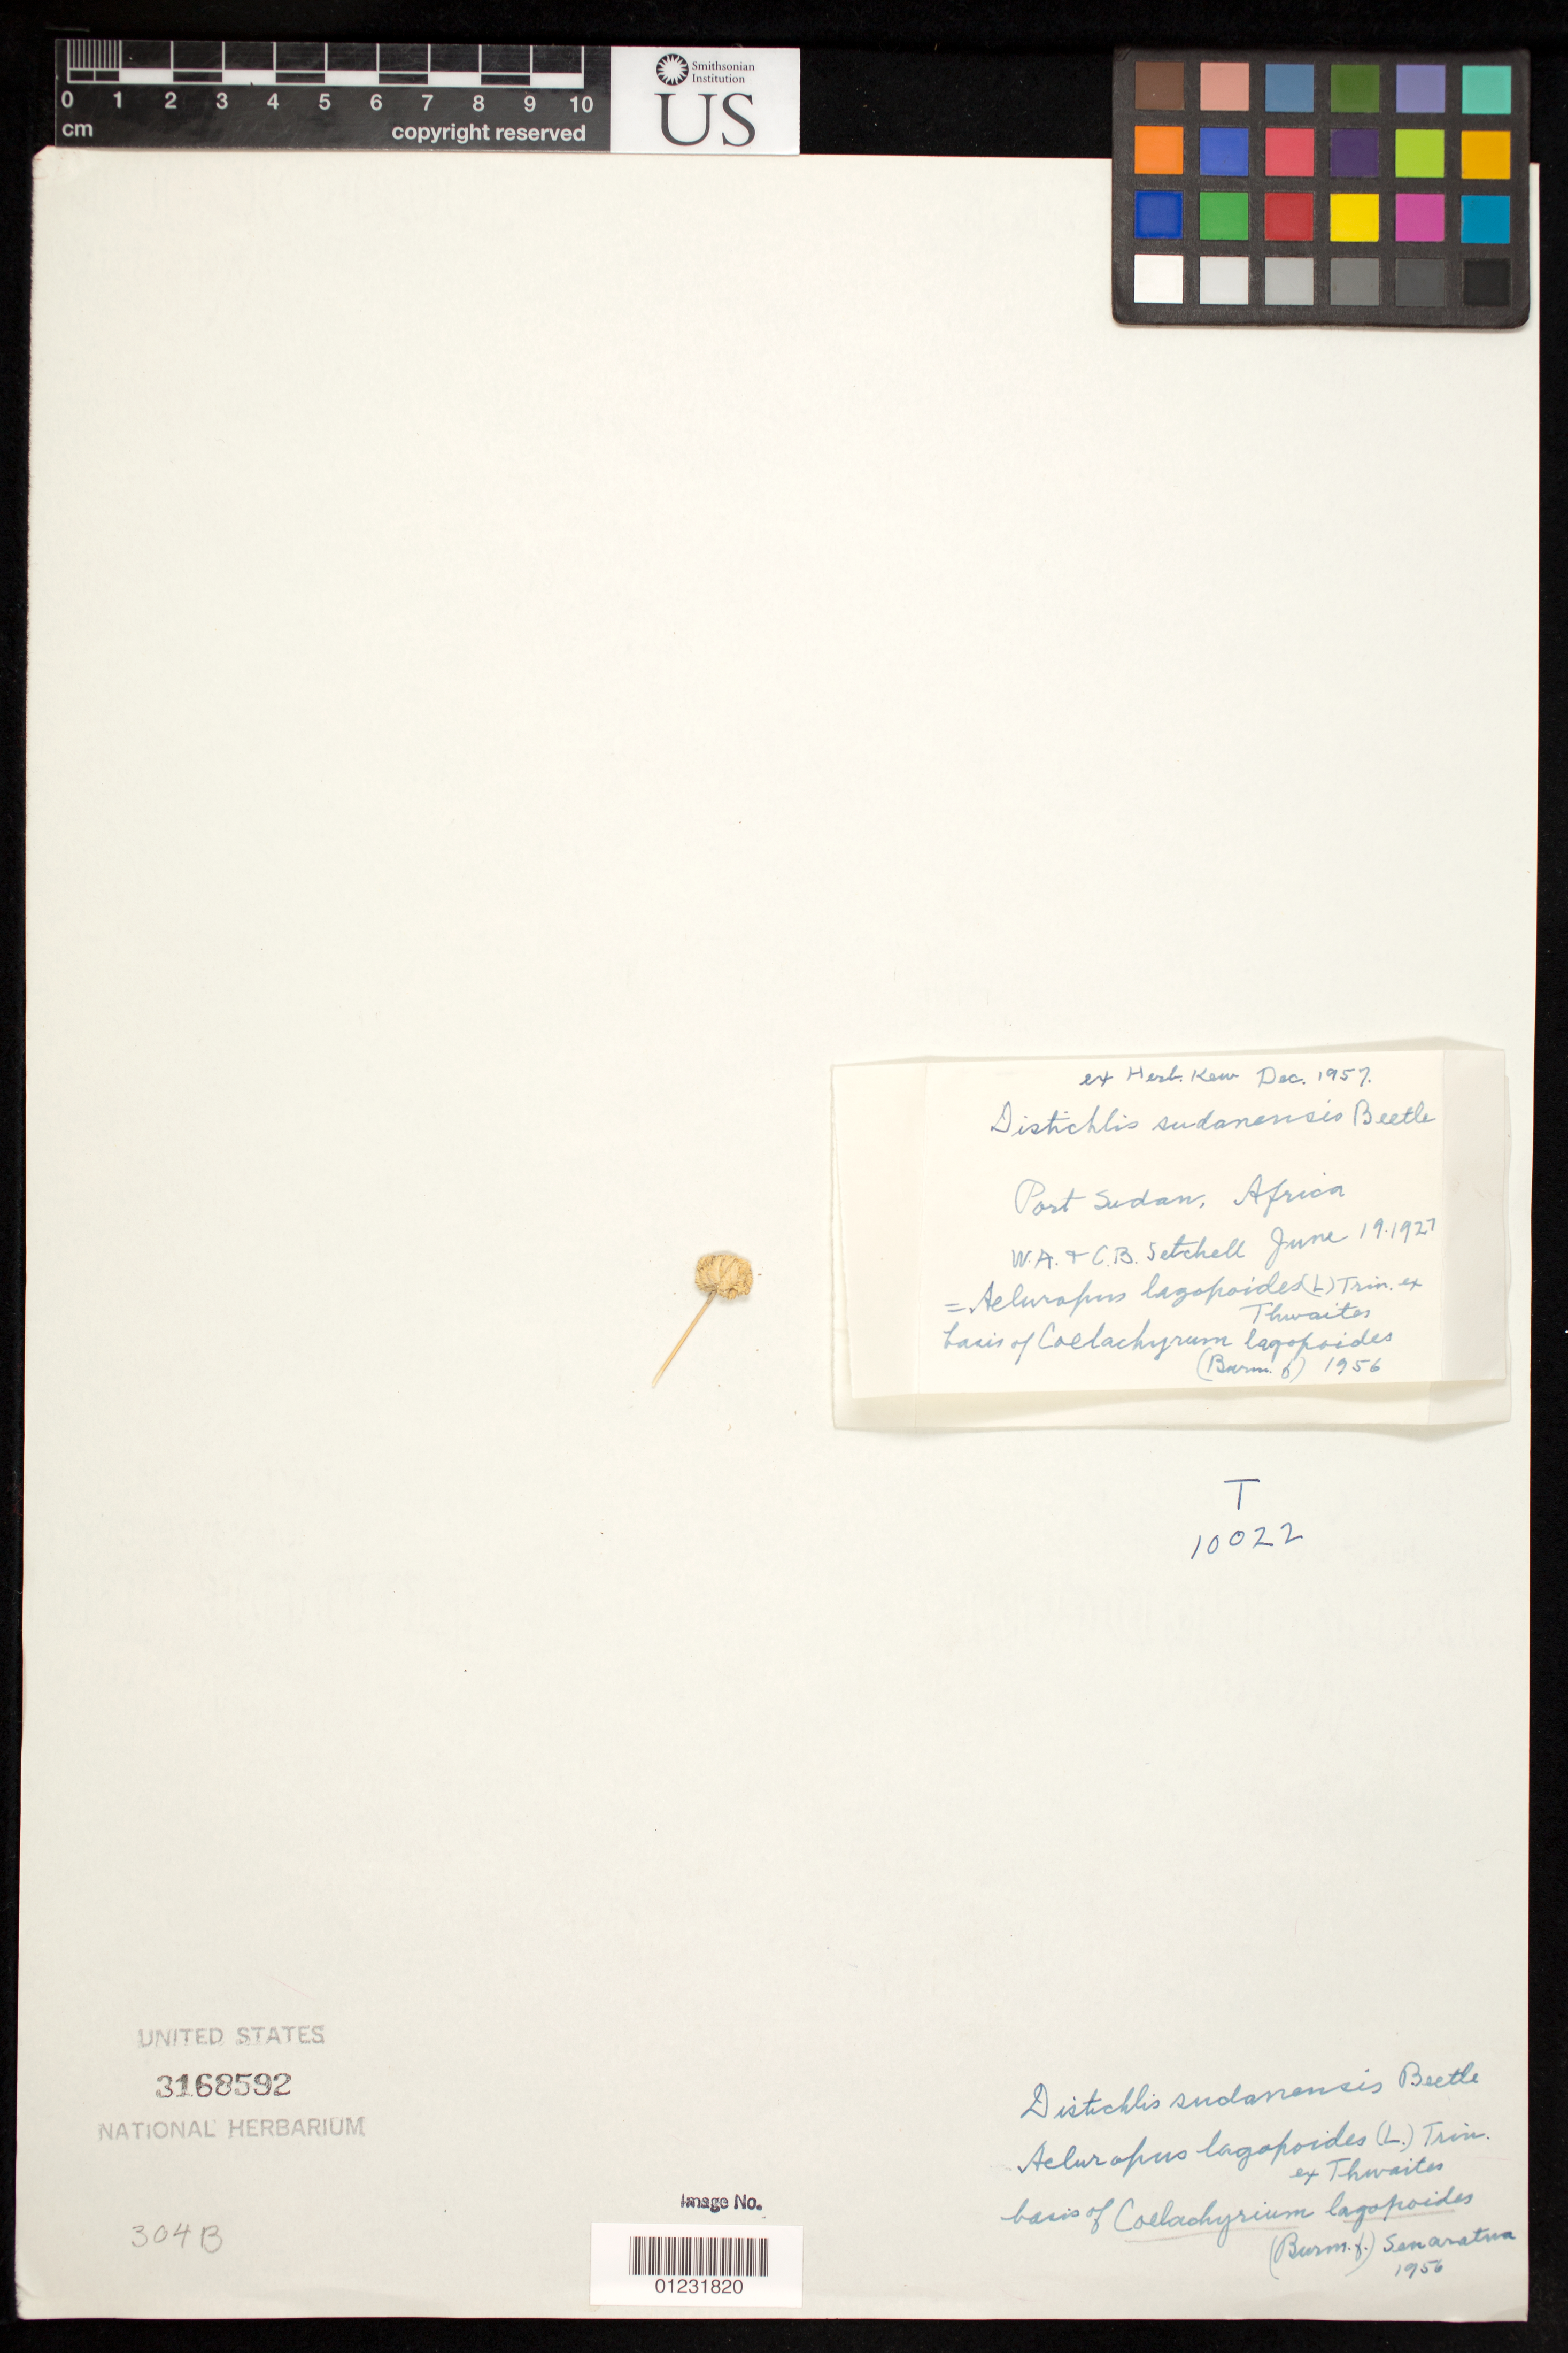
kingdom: Plantae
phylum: Tracheophyta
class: Liliopsida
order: Poales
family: Poaceae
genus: Distichlis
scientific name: Distichlis sudanensis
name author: Beetle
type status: Isotype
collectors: W. Setchell & C. B. Setchell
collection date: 1927-06-19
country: Sudan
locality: Port Sudan.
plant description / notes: Fragmentary material of type specimen ex herb. Kew.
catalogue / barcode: US 3168592